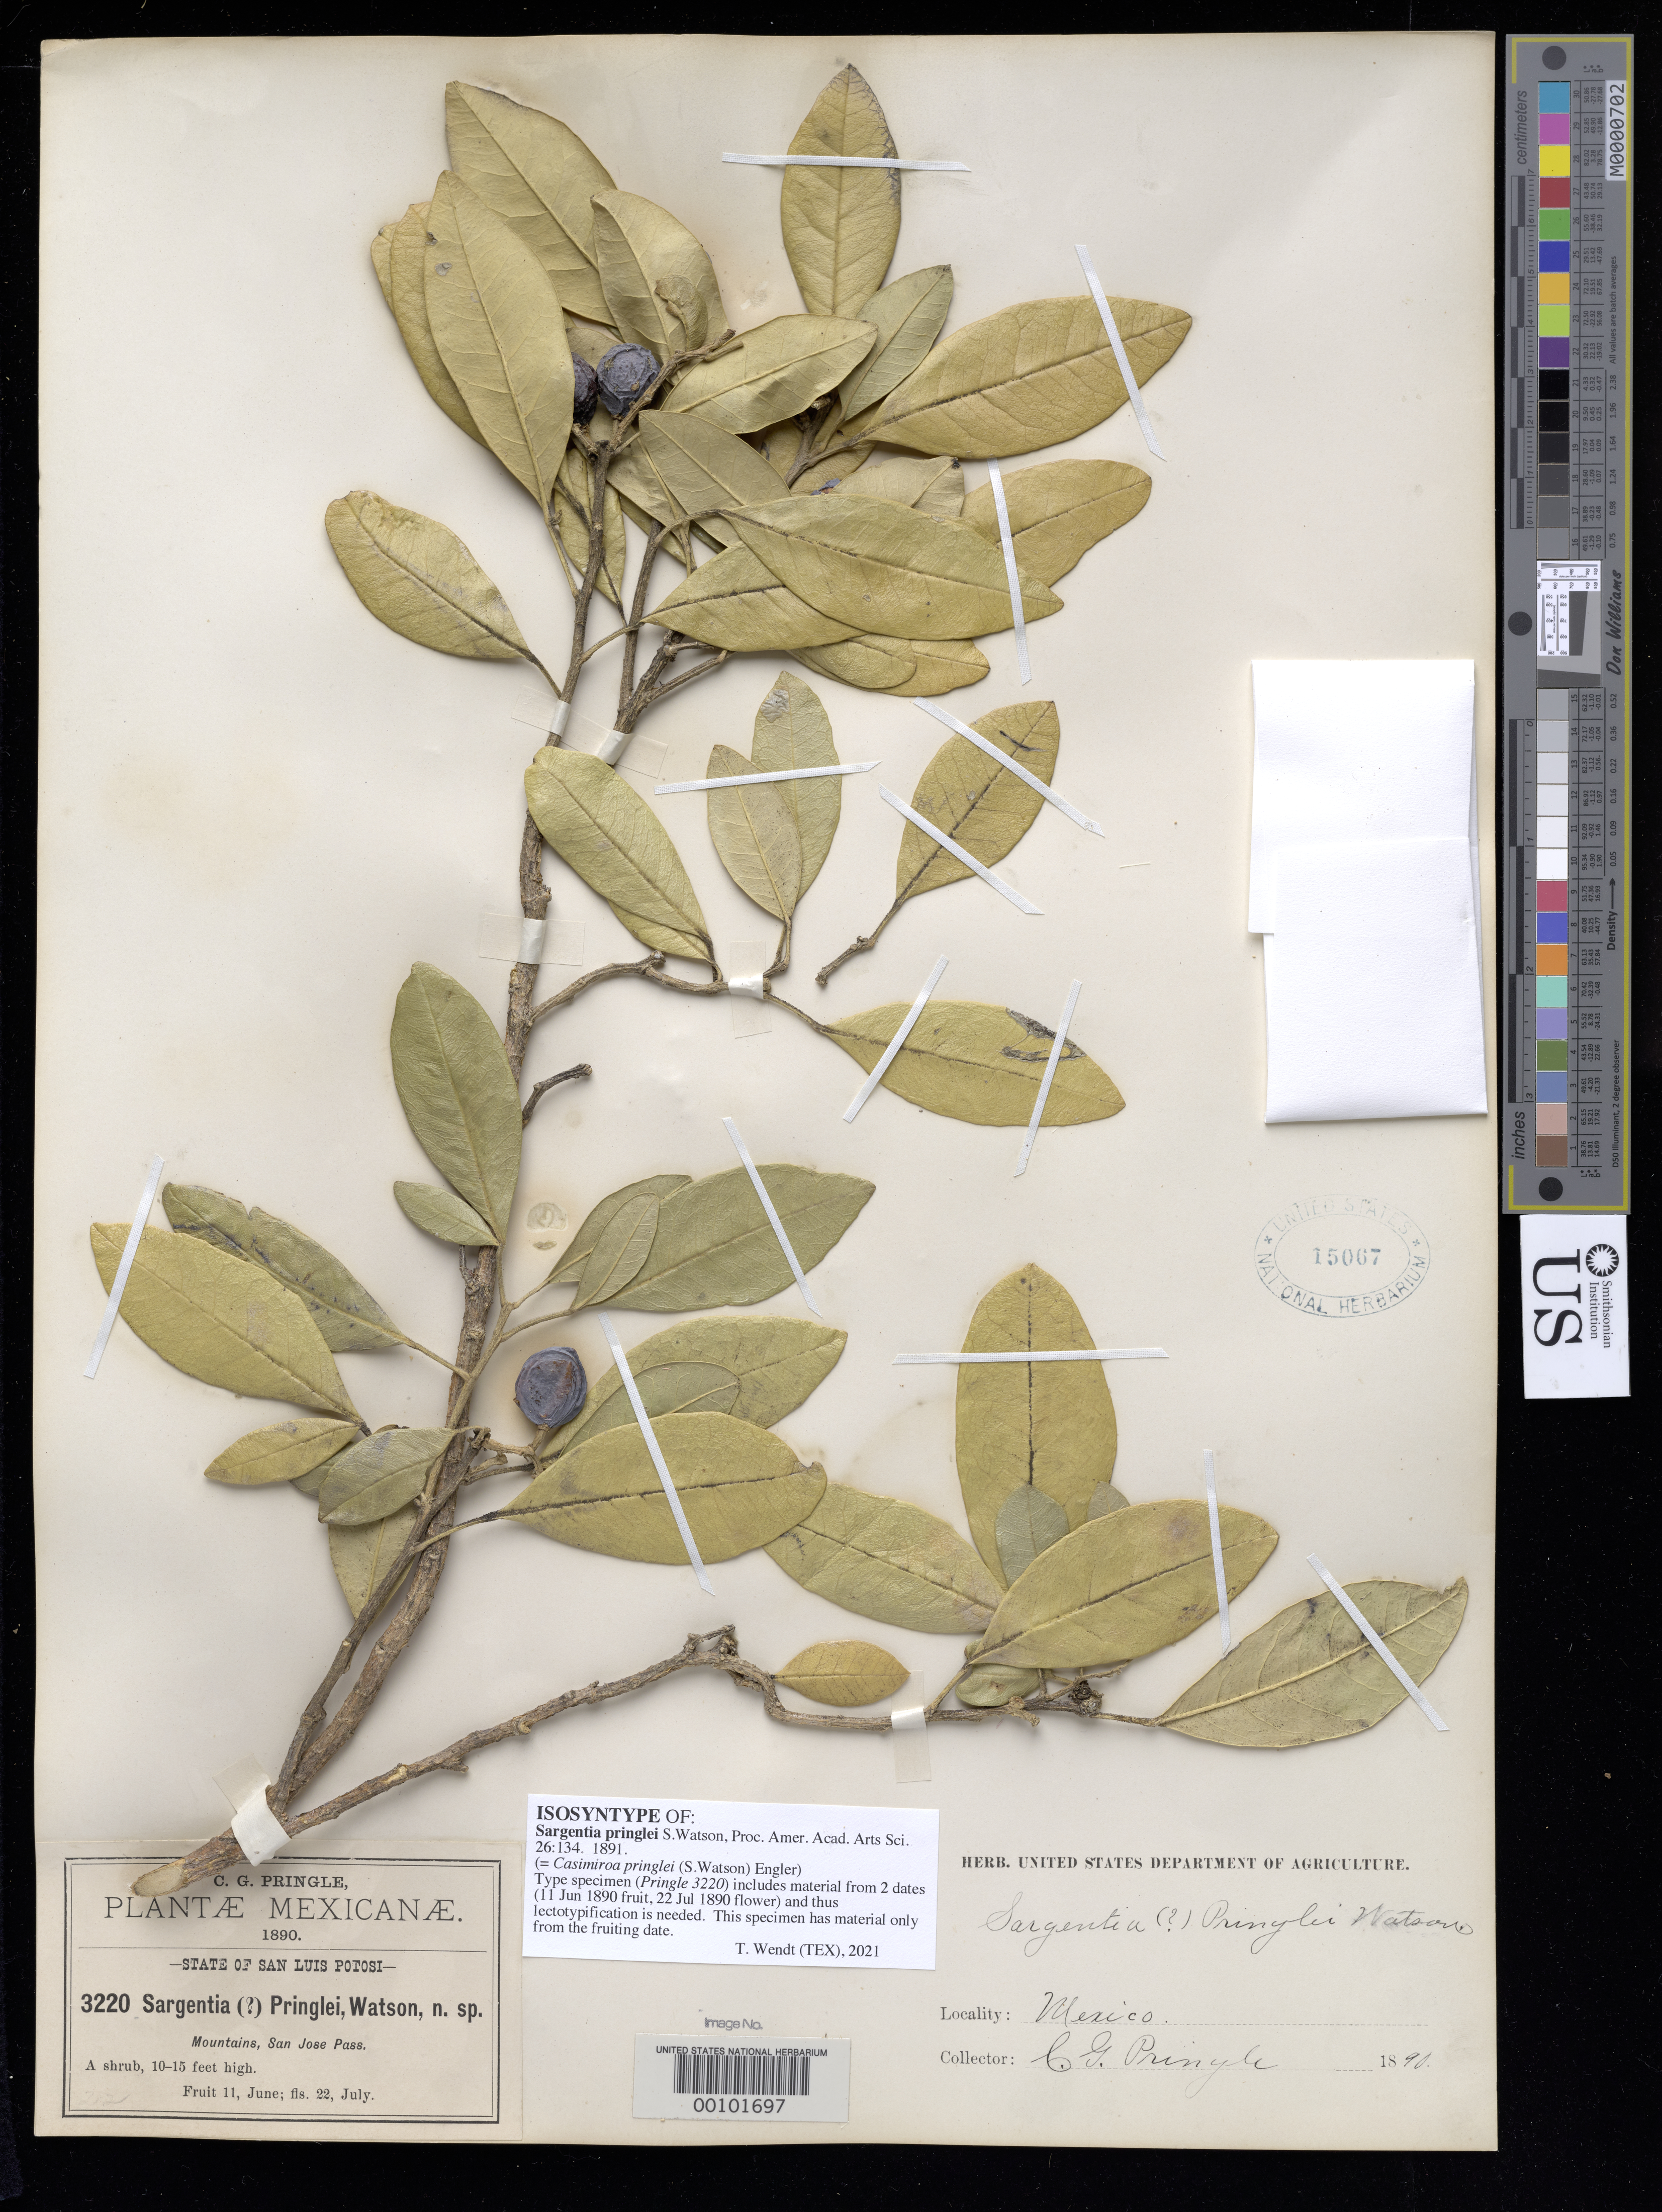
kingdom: Plantae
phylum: Tracheophyta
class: Magnoliopsida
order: Sapindales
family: Rutaceae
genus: Sargentia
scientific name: Sargentia pringlei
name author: S. Watson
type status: Isosyntype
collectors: C. G. Pringle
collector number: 3220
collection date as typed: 11 Jun 1890 and 22 Jul 1890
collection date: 1890-06-11,1890-07-22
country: Mexico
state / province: San Luis Potosi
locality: San Jose Pass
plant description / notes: See also USNH 15066, which has minimal data but is probably a second sheet of this specimen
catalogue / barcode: US 15067